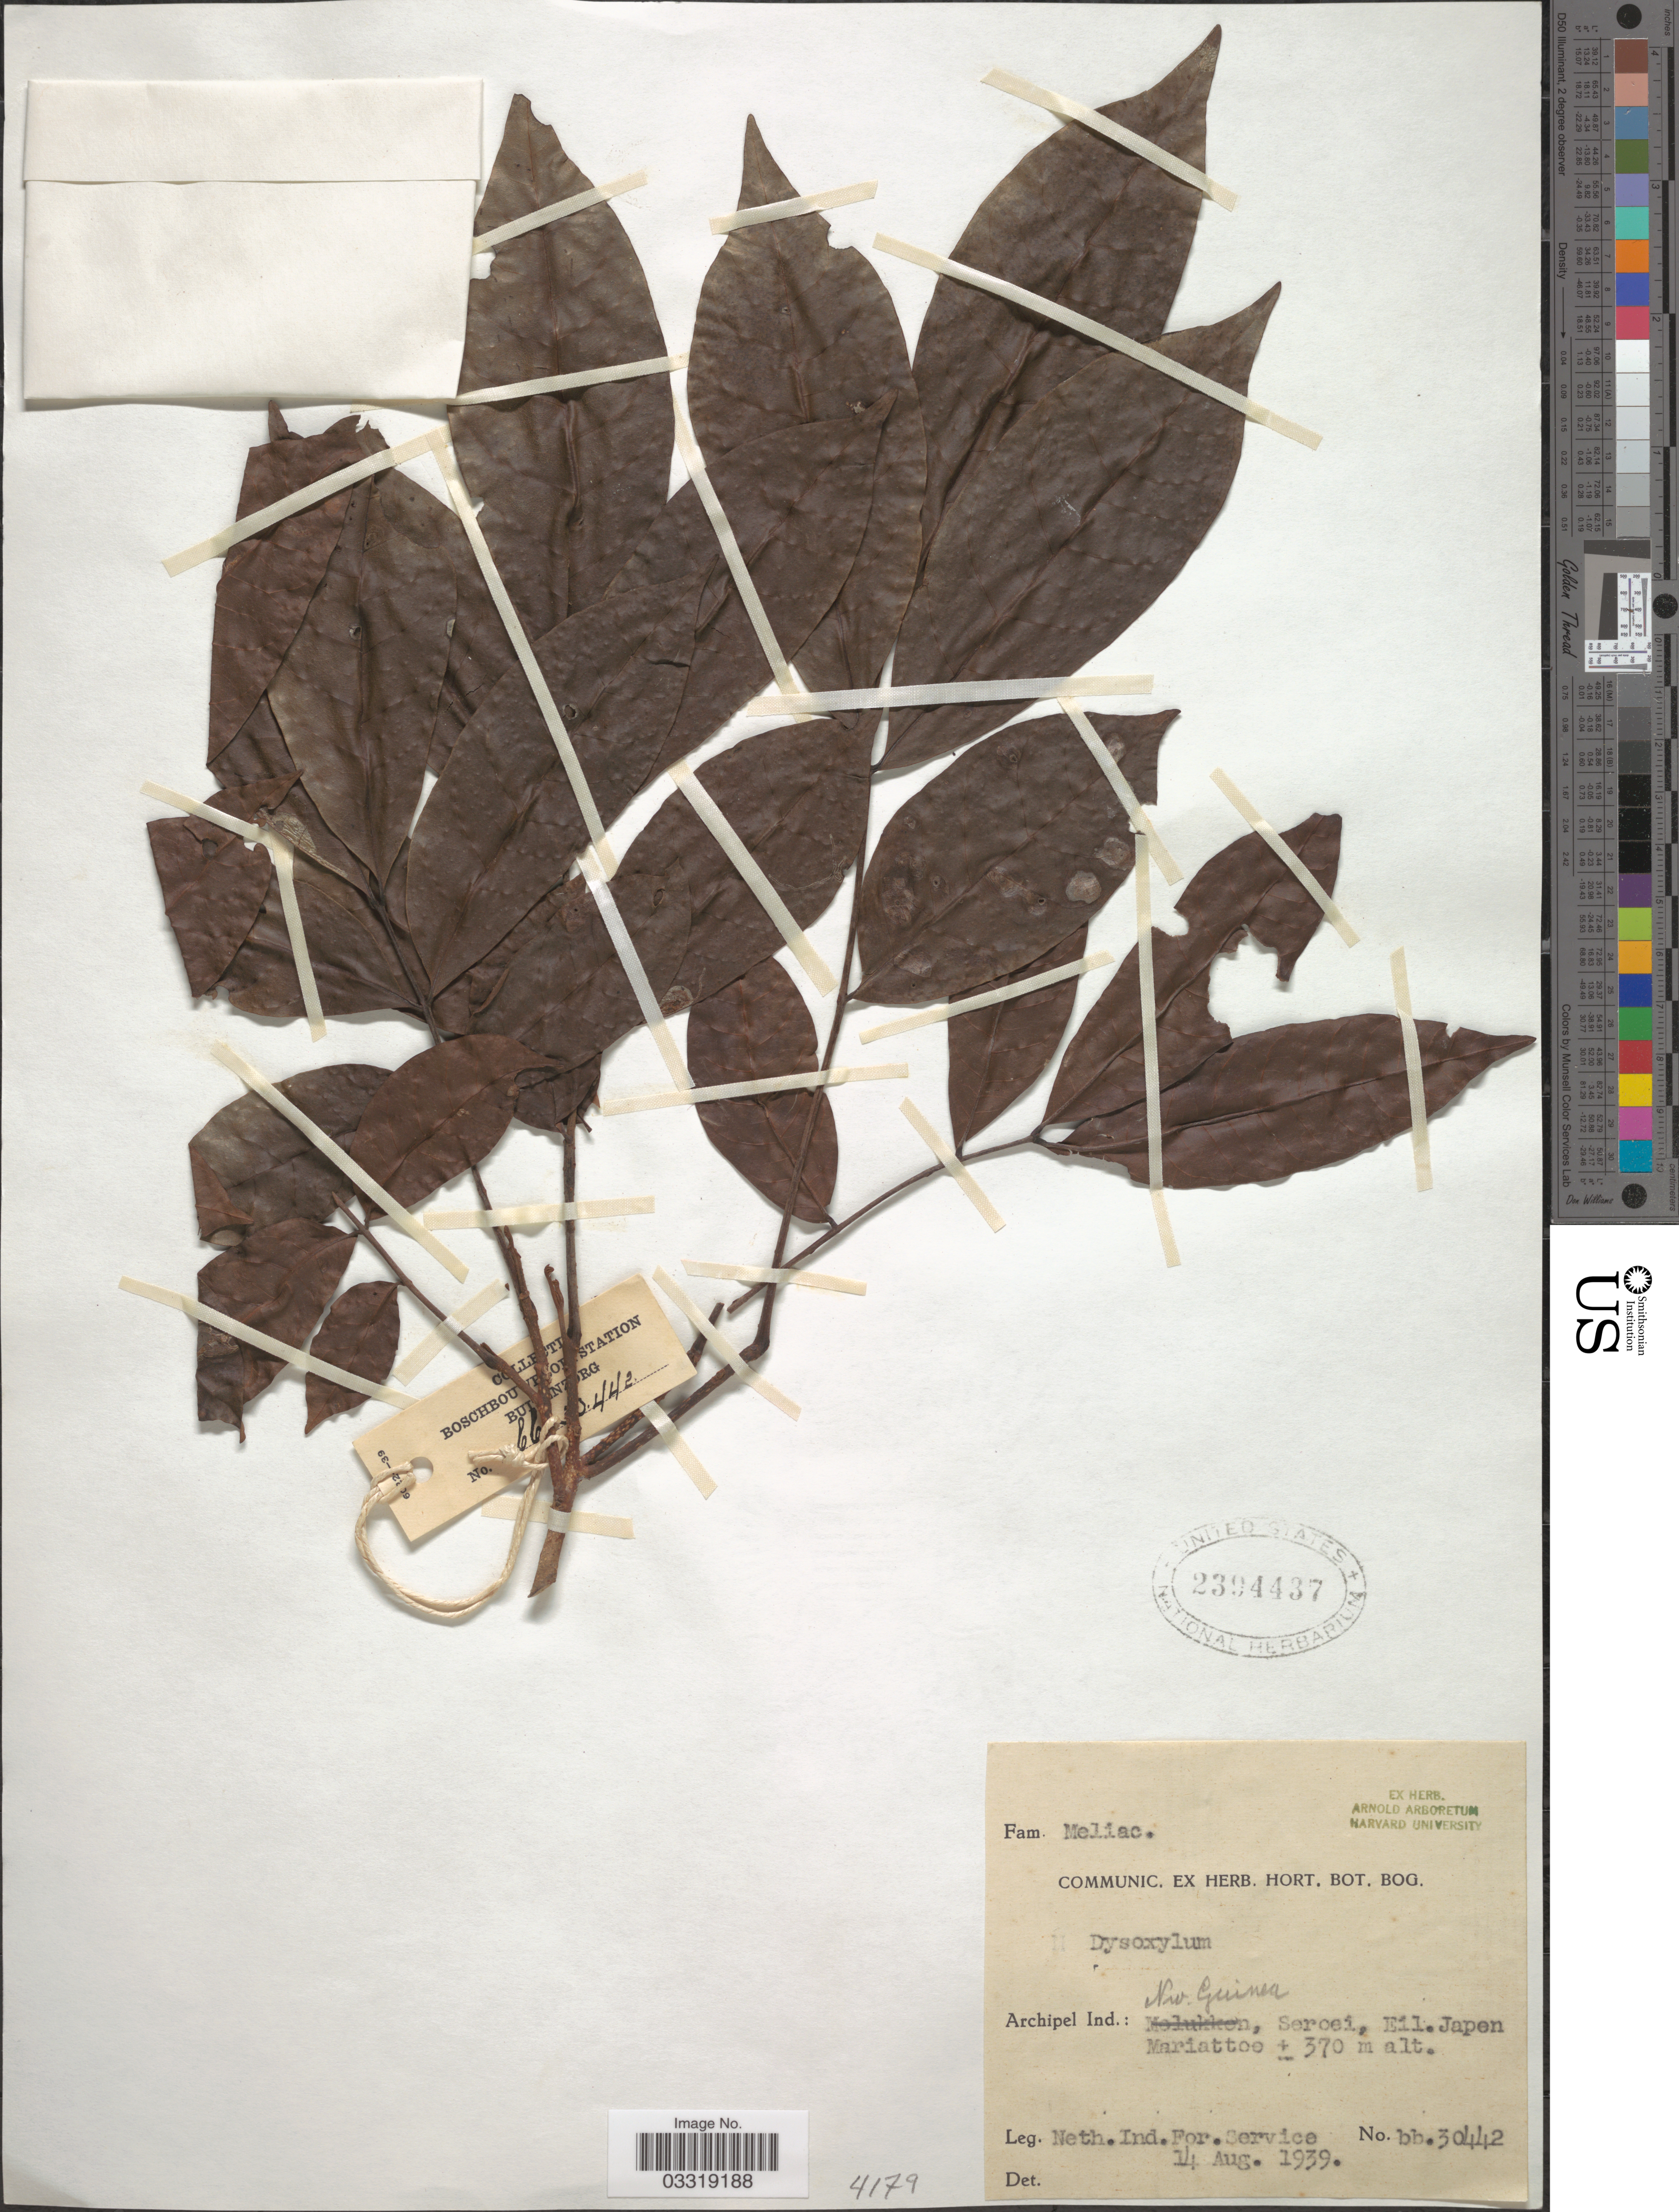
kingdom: Plantae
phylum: Tracheophyta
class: Magnoliopsida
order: Sapindales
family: Meliaceae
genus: Didymocheton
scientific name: Didymocheton mollis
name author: (Miq.) Holzmeyer & Hauenschild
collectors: Neth. Ind. For. Service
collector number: bb.30442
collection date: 1939-08-14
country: Indonesia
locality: Nw. Guinea, Seroei, Eil. Japen. Mariattoe.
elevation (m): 370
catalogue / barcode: US 2394437